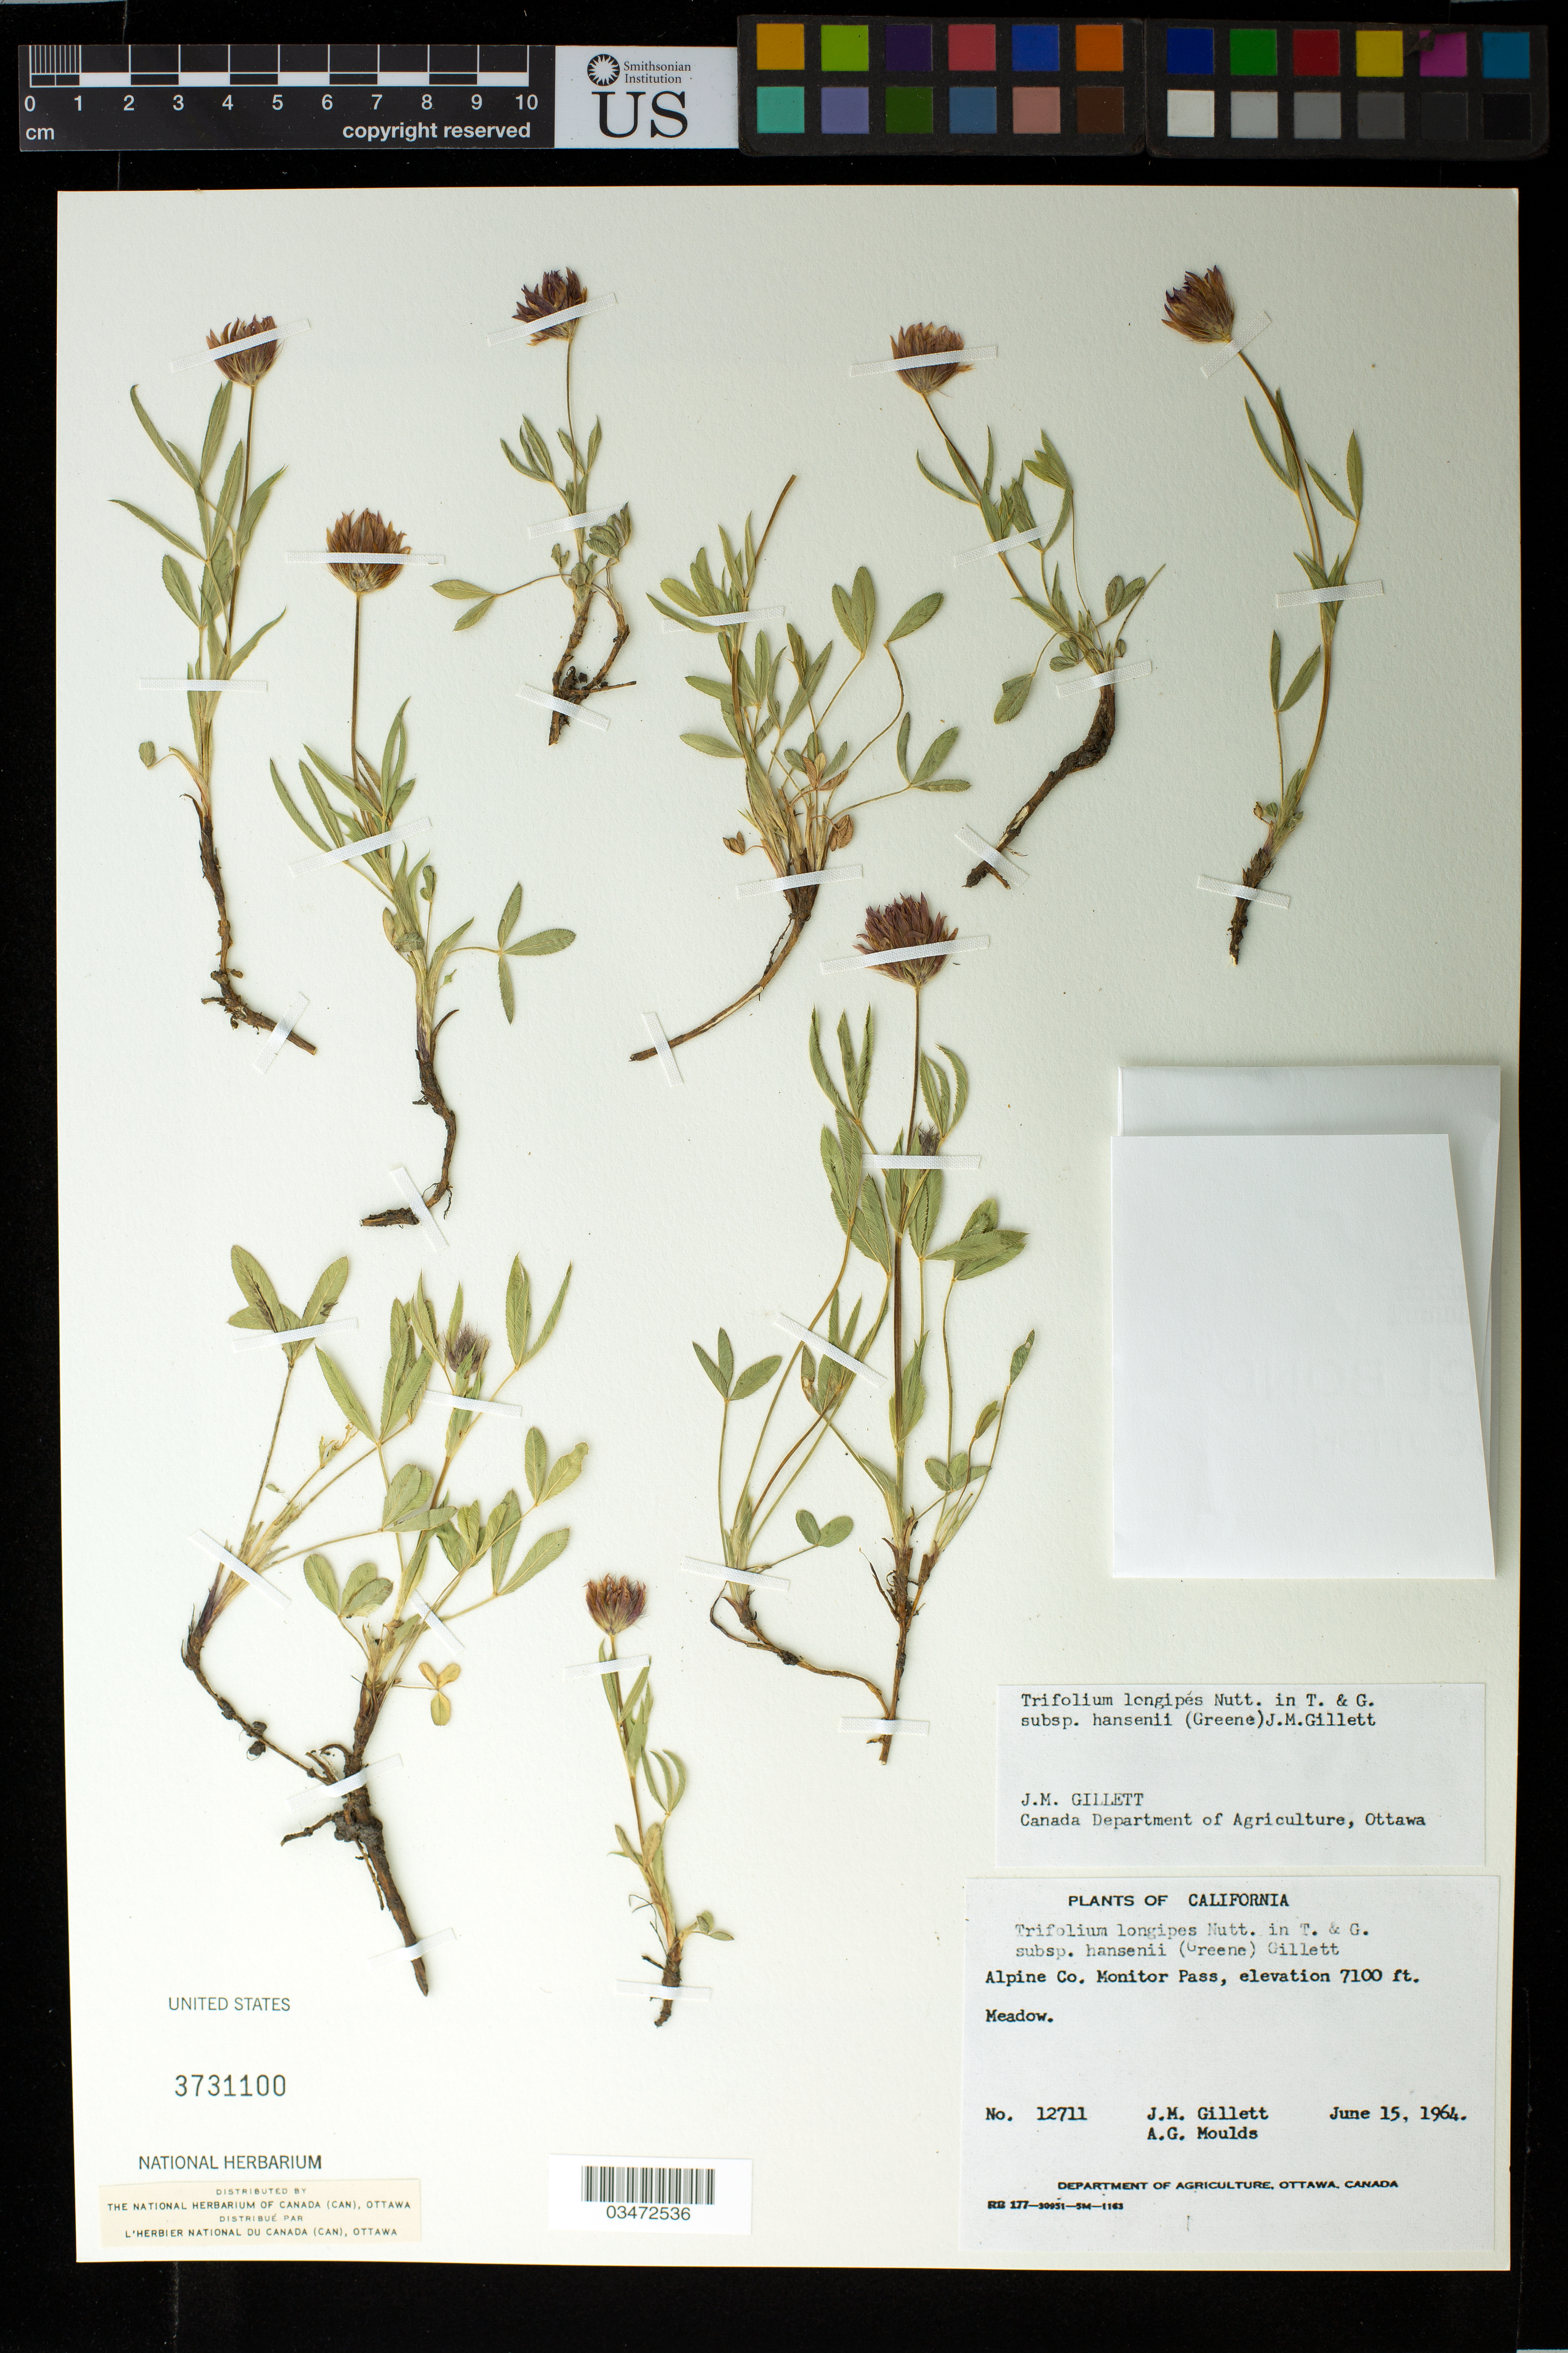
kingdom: Plantae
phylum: Tracheophyta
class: Magnoliopsida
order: Fabales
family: Fabaceae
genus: Trifolium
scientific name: Trifolium longipes subsp. hansenii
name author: (Greene) J.M. Gillett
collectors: J. Gillett & A. Moulds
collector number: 12711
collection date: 1964-06-15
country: United States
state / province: California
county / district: Alpine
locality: Alpine Co. Monitor Pass, Meadow.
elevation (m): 2164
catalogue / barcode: US 3731100